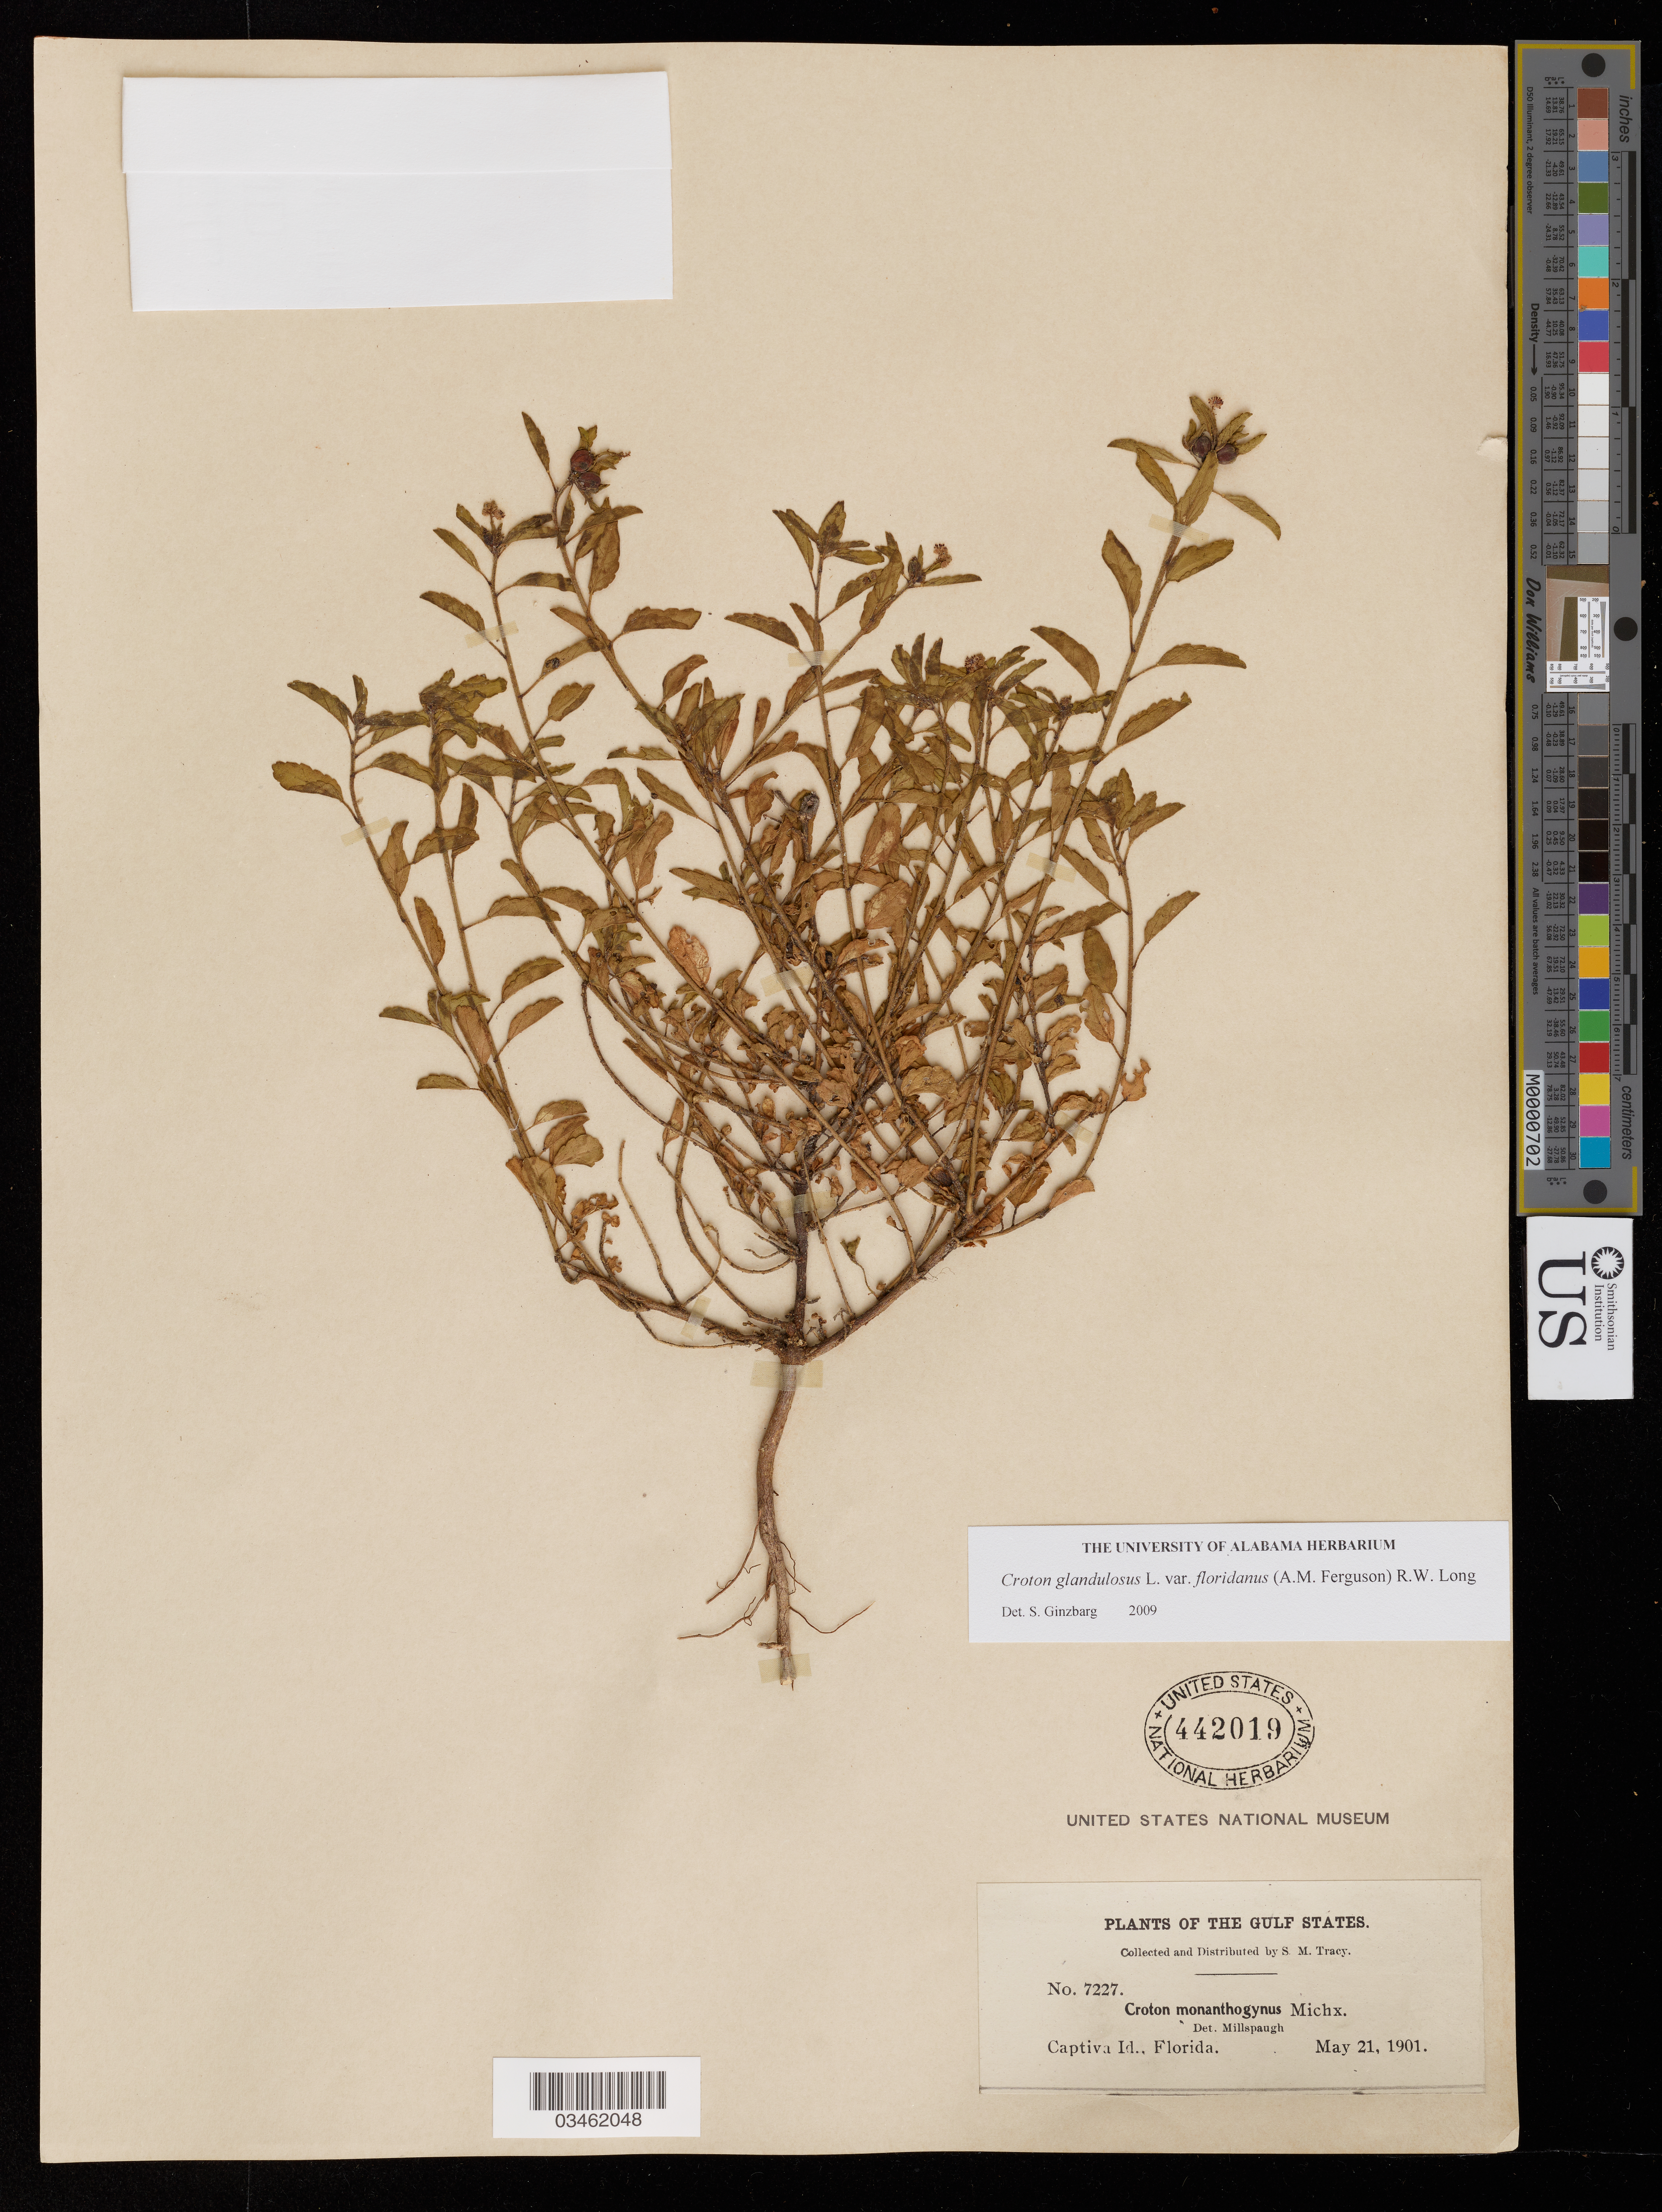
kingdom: Plantae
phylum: Tracheophyta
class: Magnoliopsida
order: Malpighiales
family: Euphorbiaceae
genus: Croton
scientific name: Croton glandulosus var. floridanus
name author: (A.M. Ferguson) R.W. Long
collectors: S. Stracy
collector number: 7227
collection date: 1901-05-21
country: United States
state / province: Florida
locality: The Gulf States. Captiva Id.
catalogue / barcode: US 442019